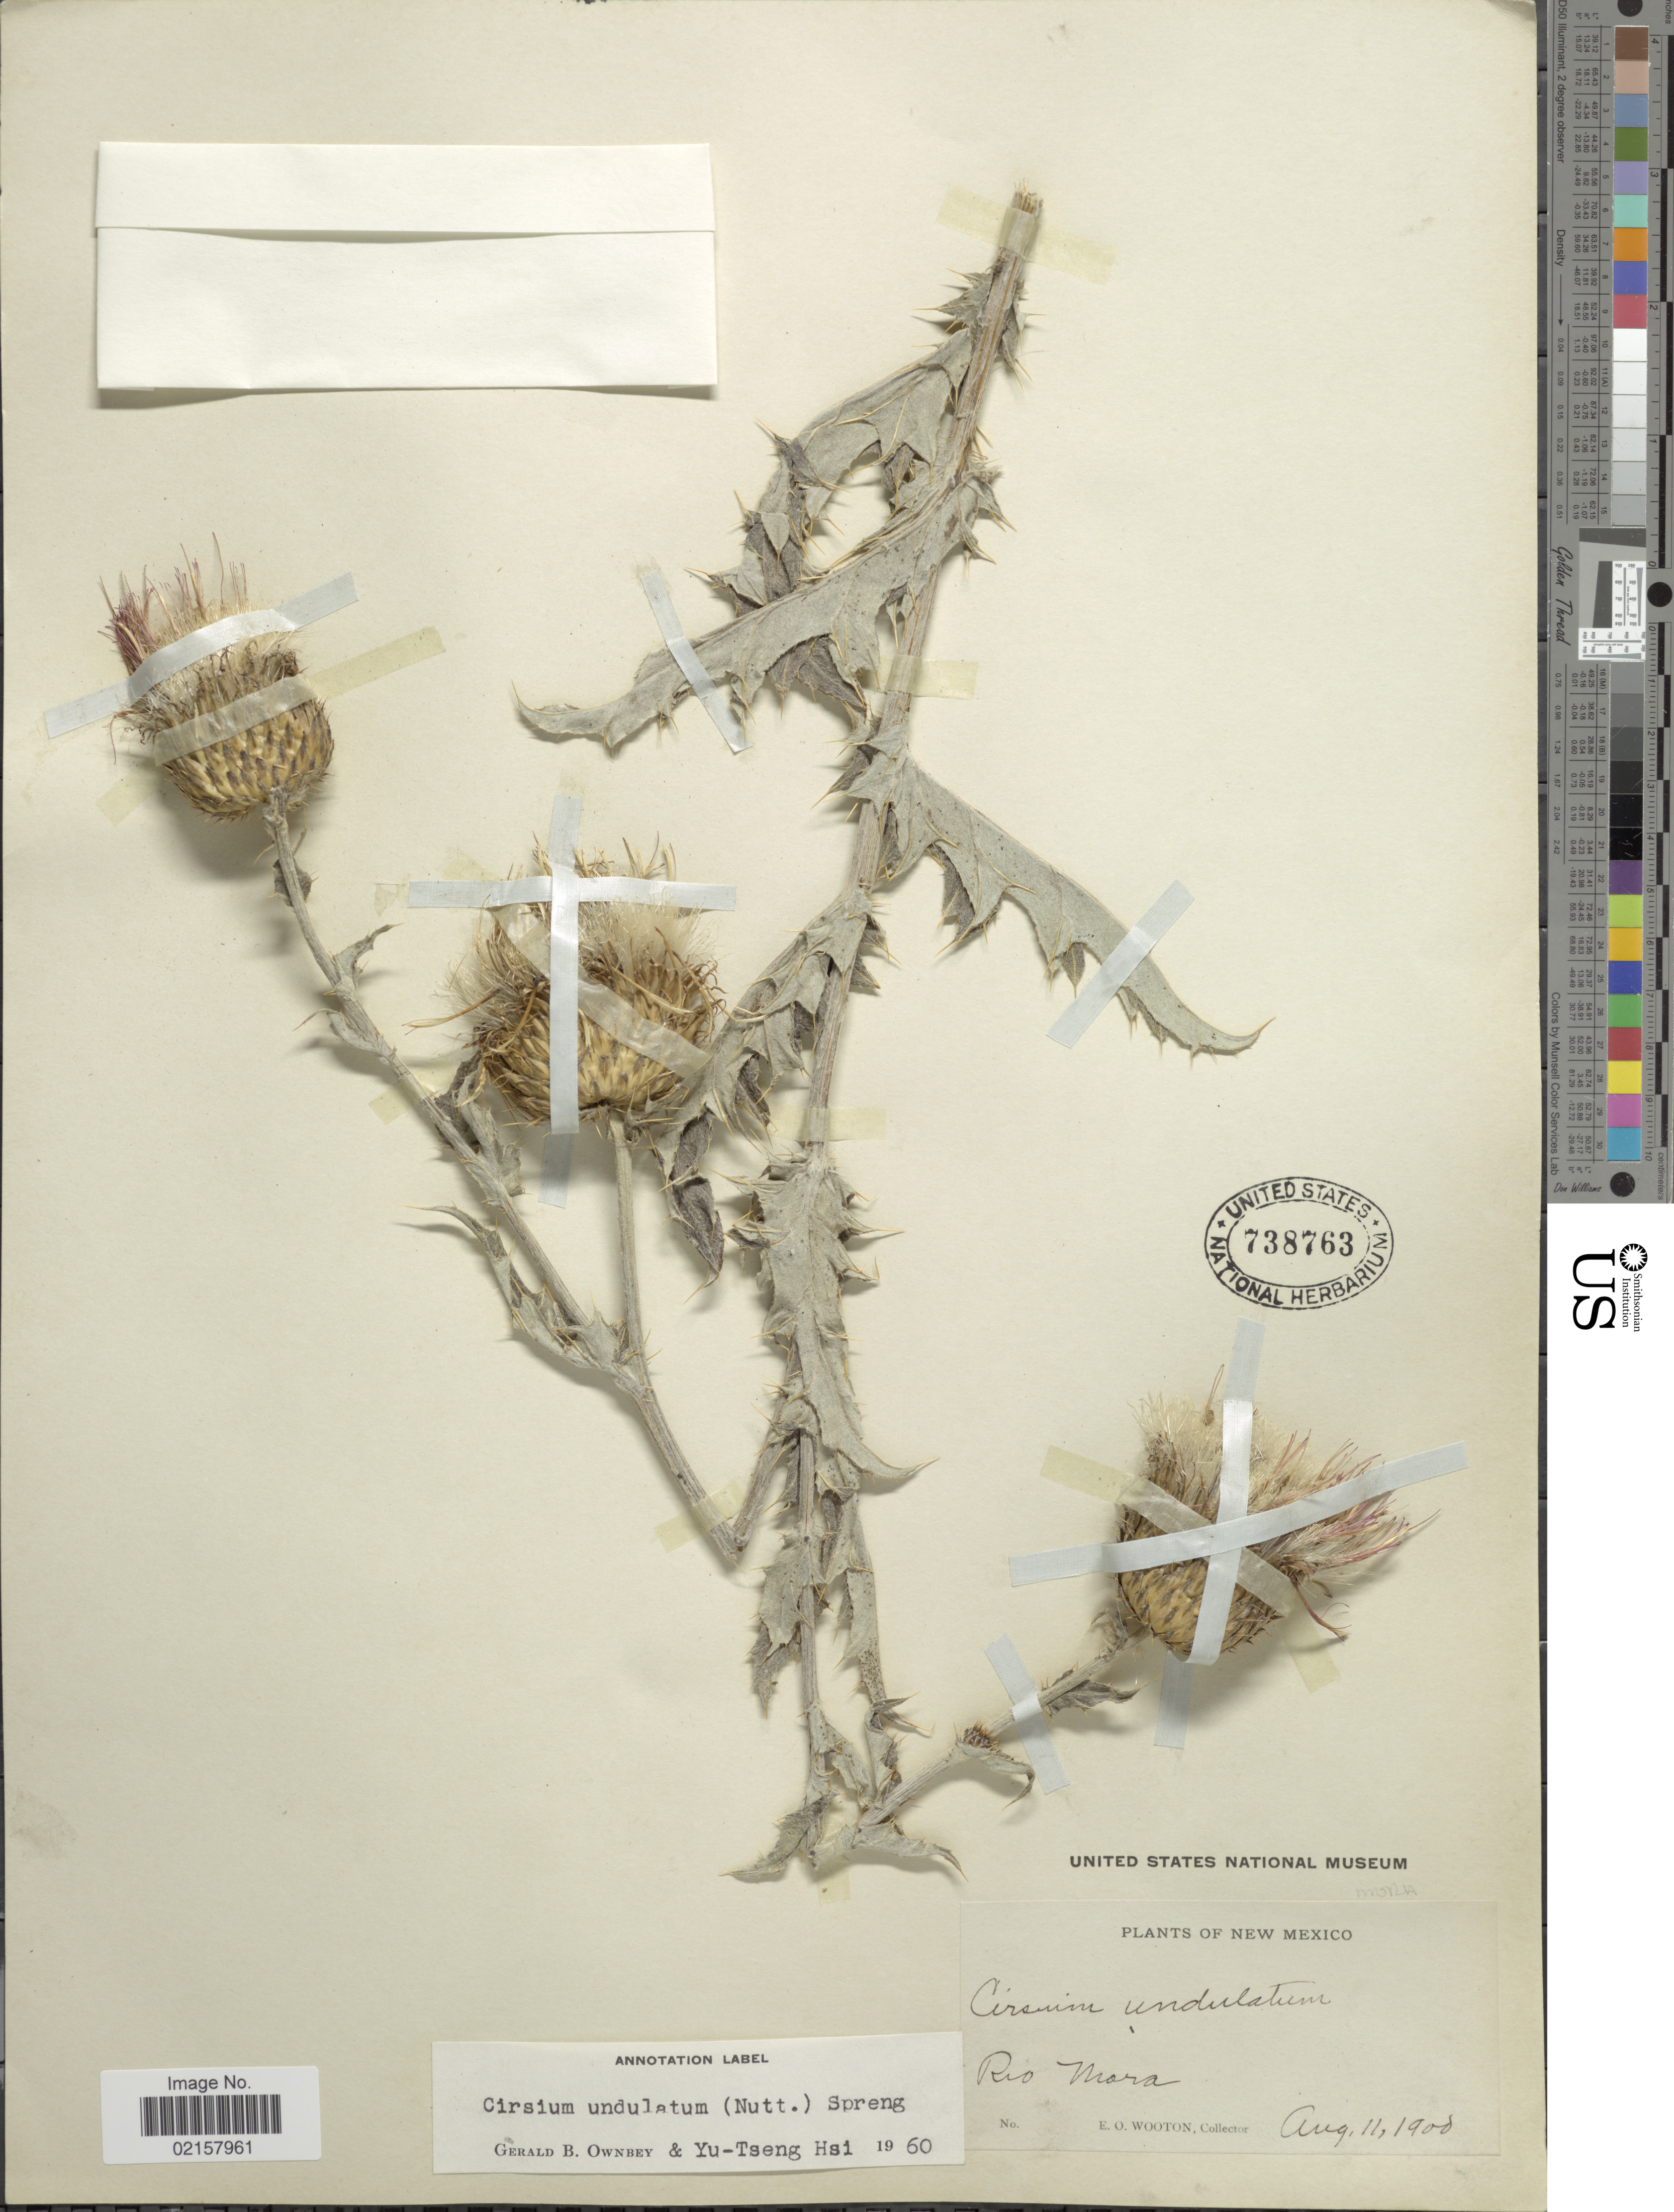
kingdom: Plantae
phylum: Tracheophyta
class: Magnoliopsida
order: Asterales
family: Asteraceae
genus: Cirsium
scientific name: Cirsium undulatum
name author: (Nutt.) Spreng.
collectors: E. O. Wooton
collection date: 1900-08-11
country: United States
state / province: New Mexico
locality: Rio Mora.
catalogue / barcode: US 738763